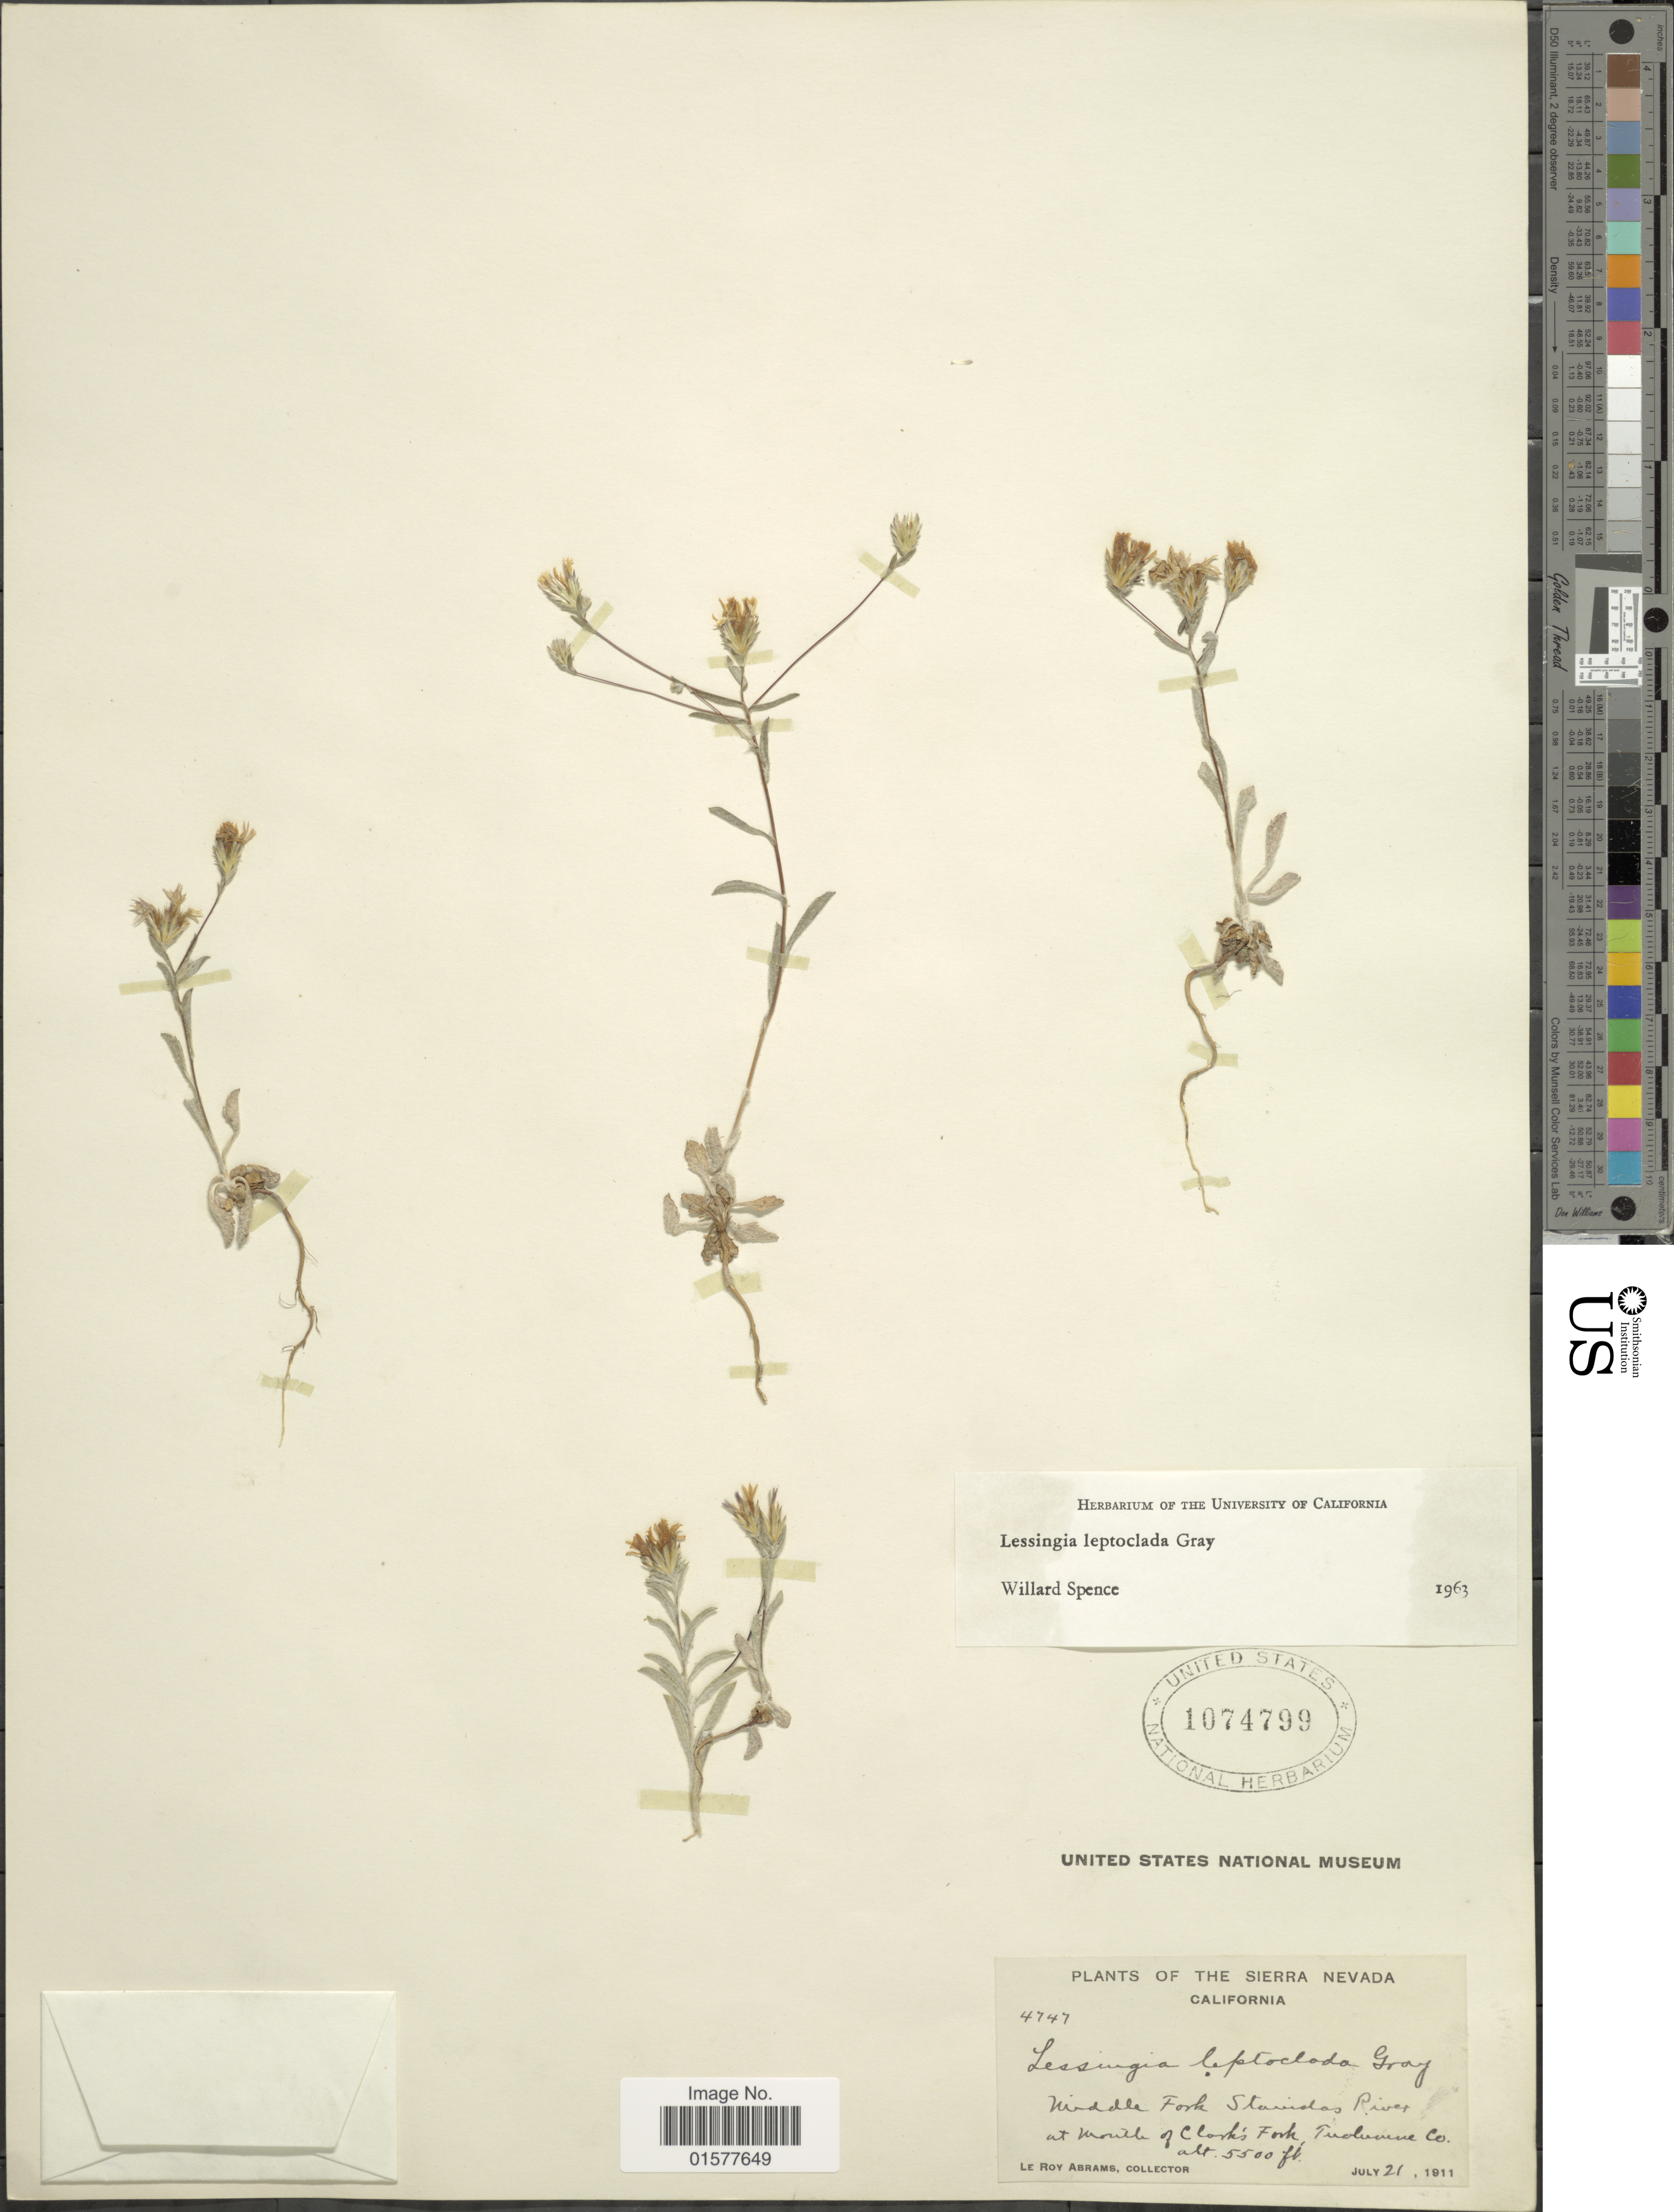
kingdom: Plantae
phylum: Tracheophyta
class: Magnoliopsida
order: Asterales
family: Asteraceae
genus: Lessingia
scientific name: Lessingia leptoclada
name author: A. Gray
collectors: L. Abrams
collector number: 4747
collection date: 1911-07-21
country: United States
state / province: California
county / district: Tuolumne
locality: The Sierra Nevada, Middle Fork Stavidas River at mouth of C Cork's Fork, Tuolumne Co.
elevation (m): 1676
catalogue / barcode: US 1074799